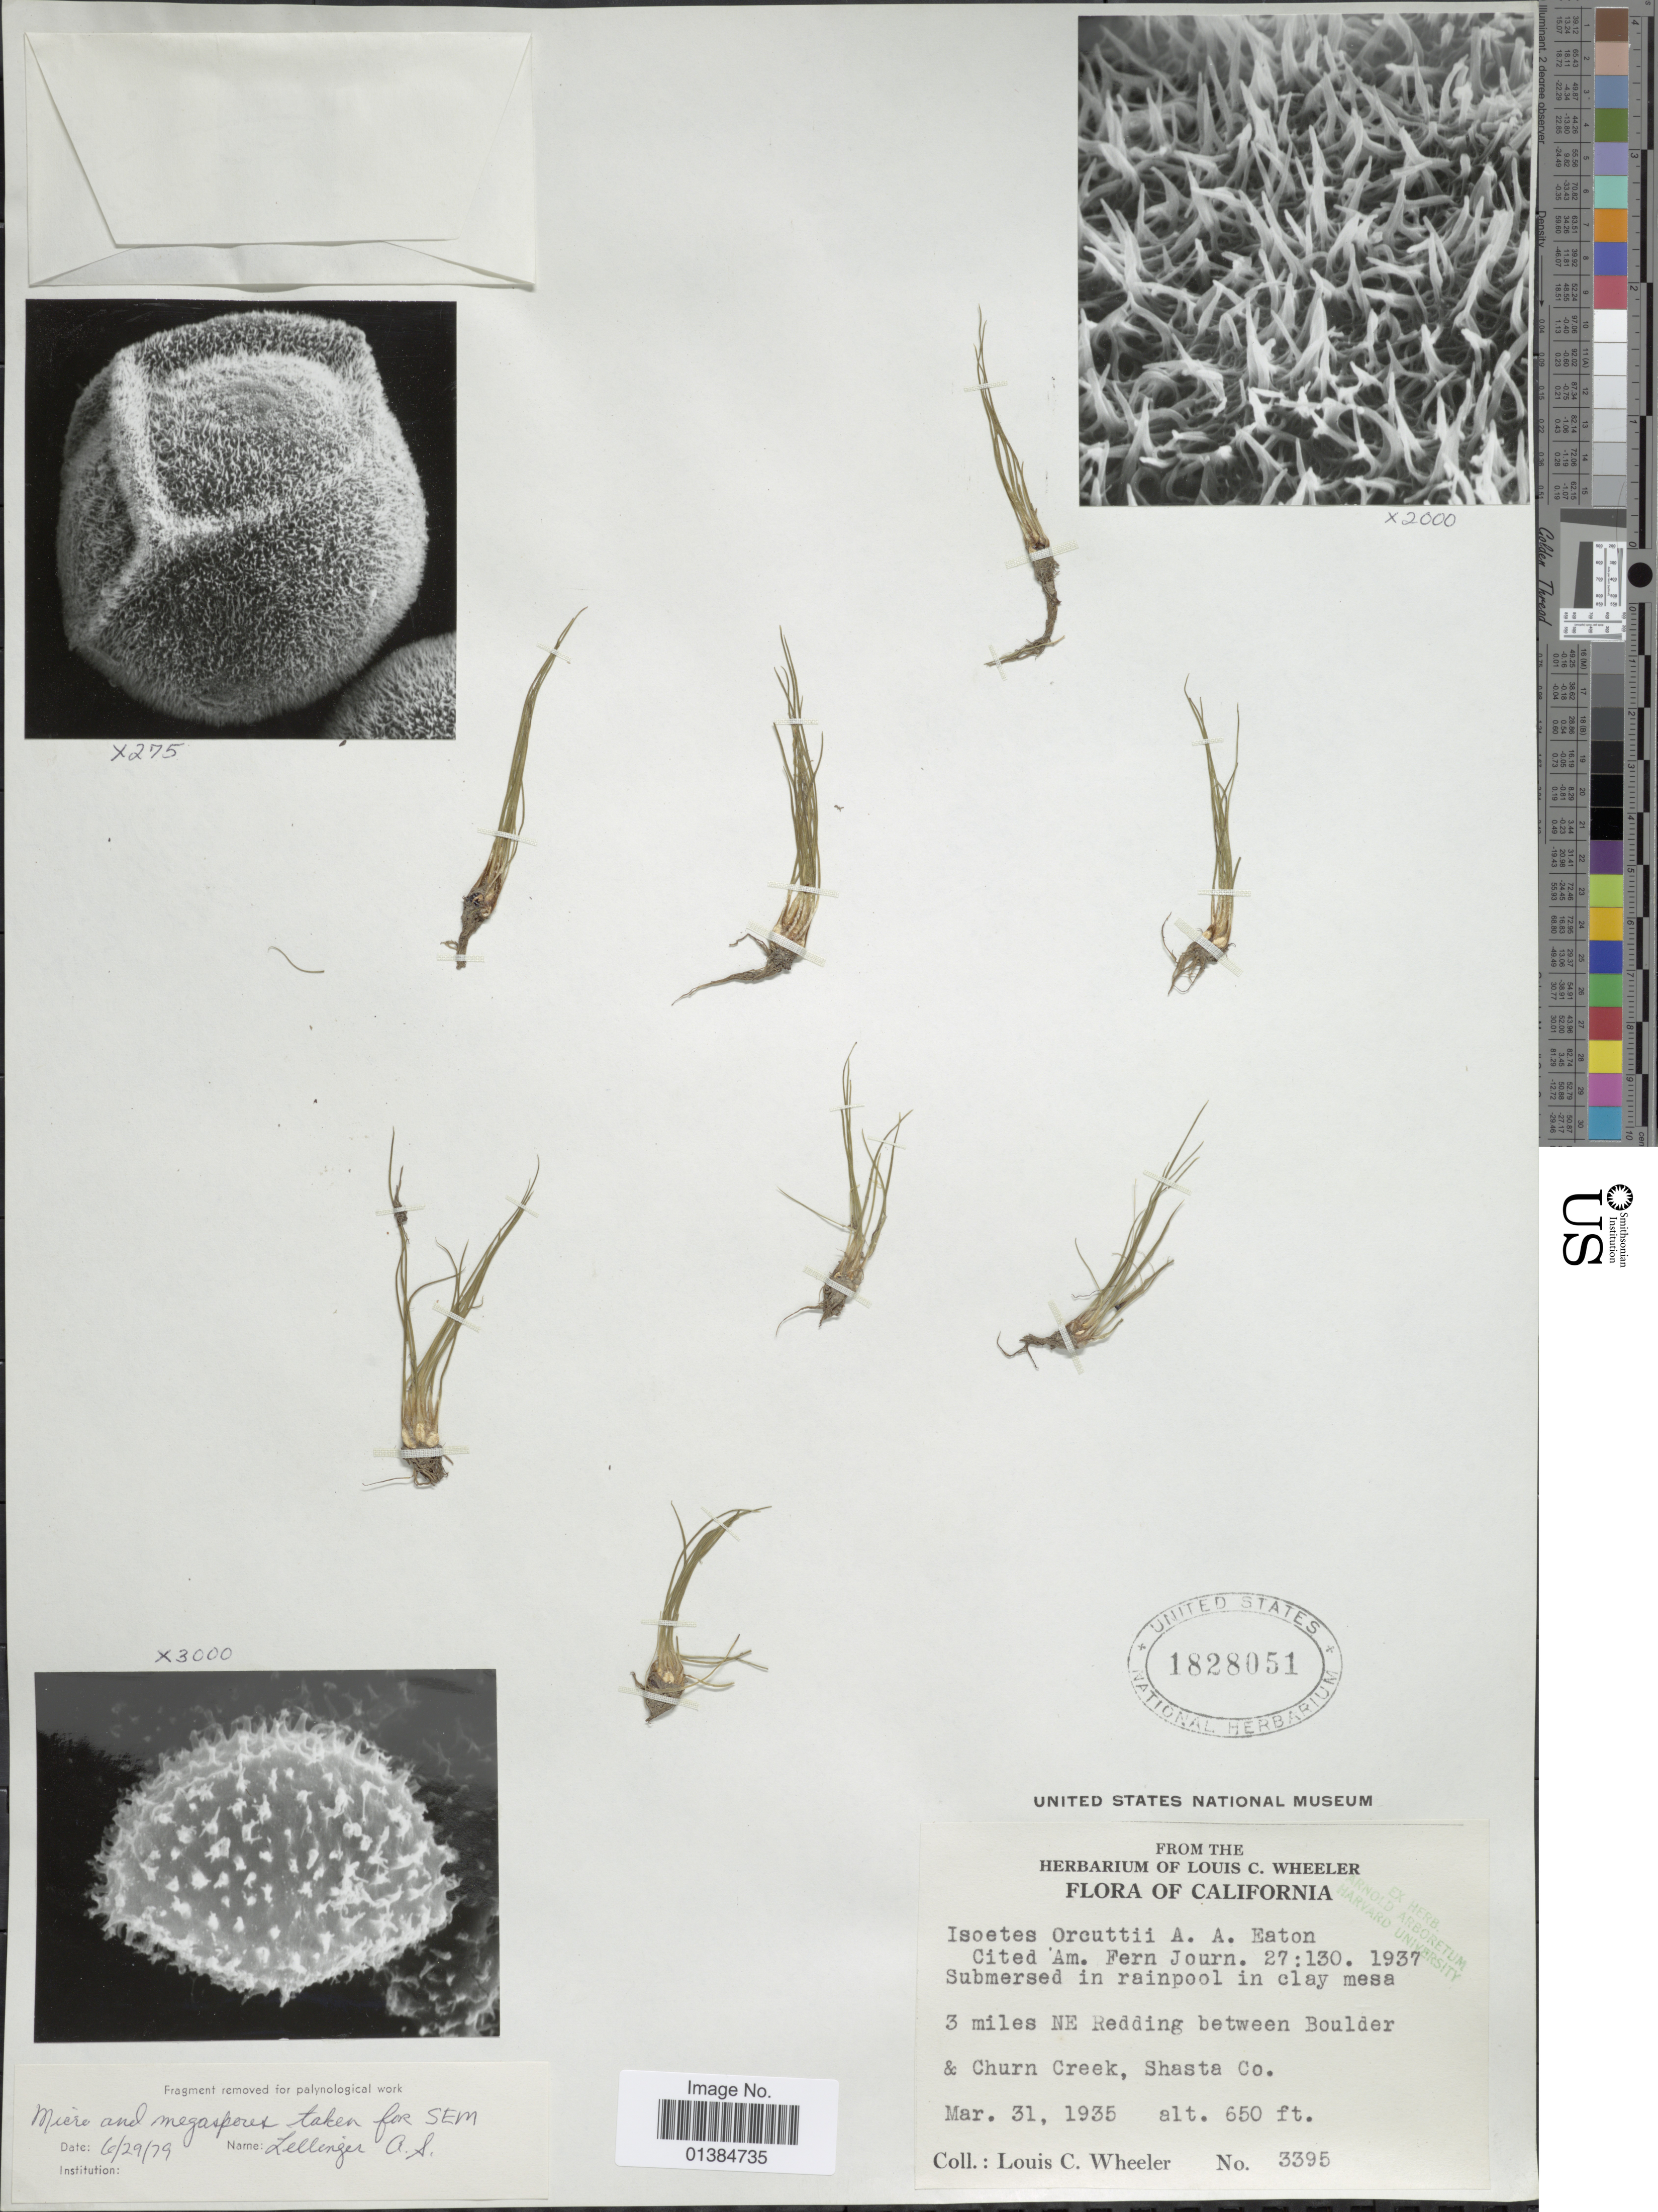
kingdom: Plantae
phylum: Tracheophyta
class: Lycopodiopsida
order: Isoetales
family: Isoetaceae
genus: Isoetes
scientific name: Isoetes orcuttii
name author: A.A. Eaton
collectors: L. C. Wheeler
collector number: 3395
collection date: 1935-03-31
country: United States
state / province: California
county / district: Shasta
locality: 3 miles NE Redding between Boulder & Churn Creek, Shasta Co.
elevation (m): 198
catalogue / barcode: US 1828051